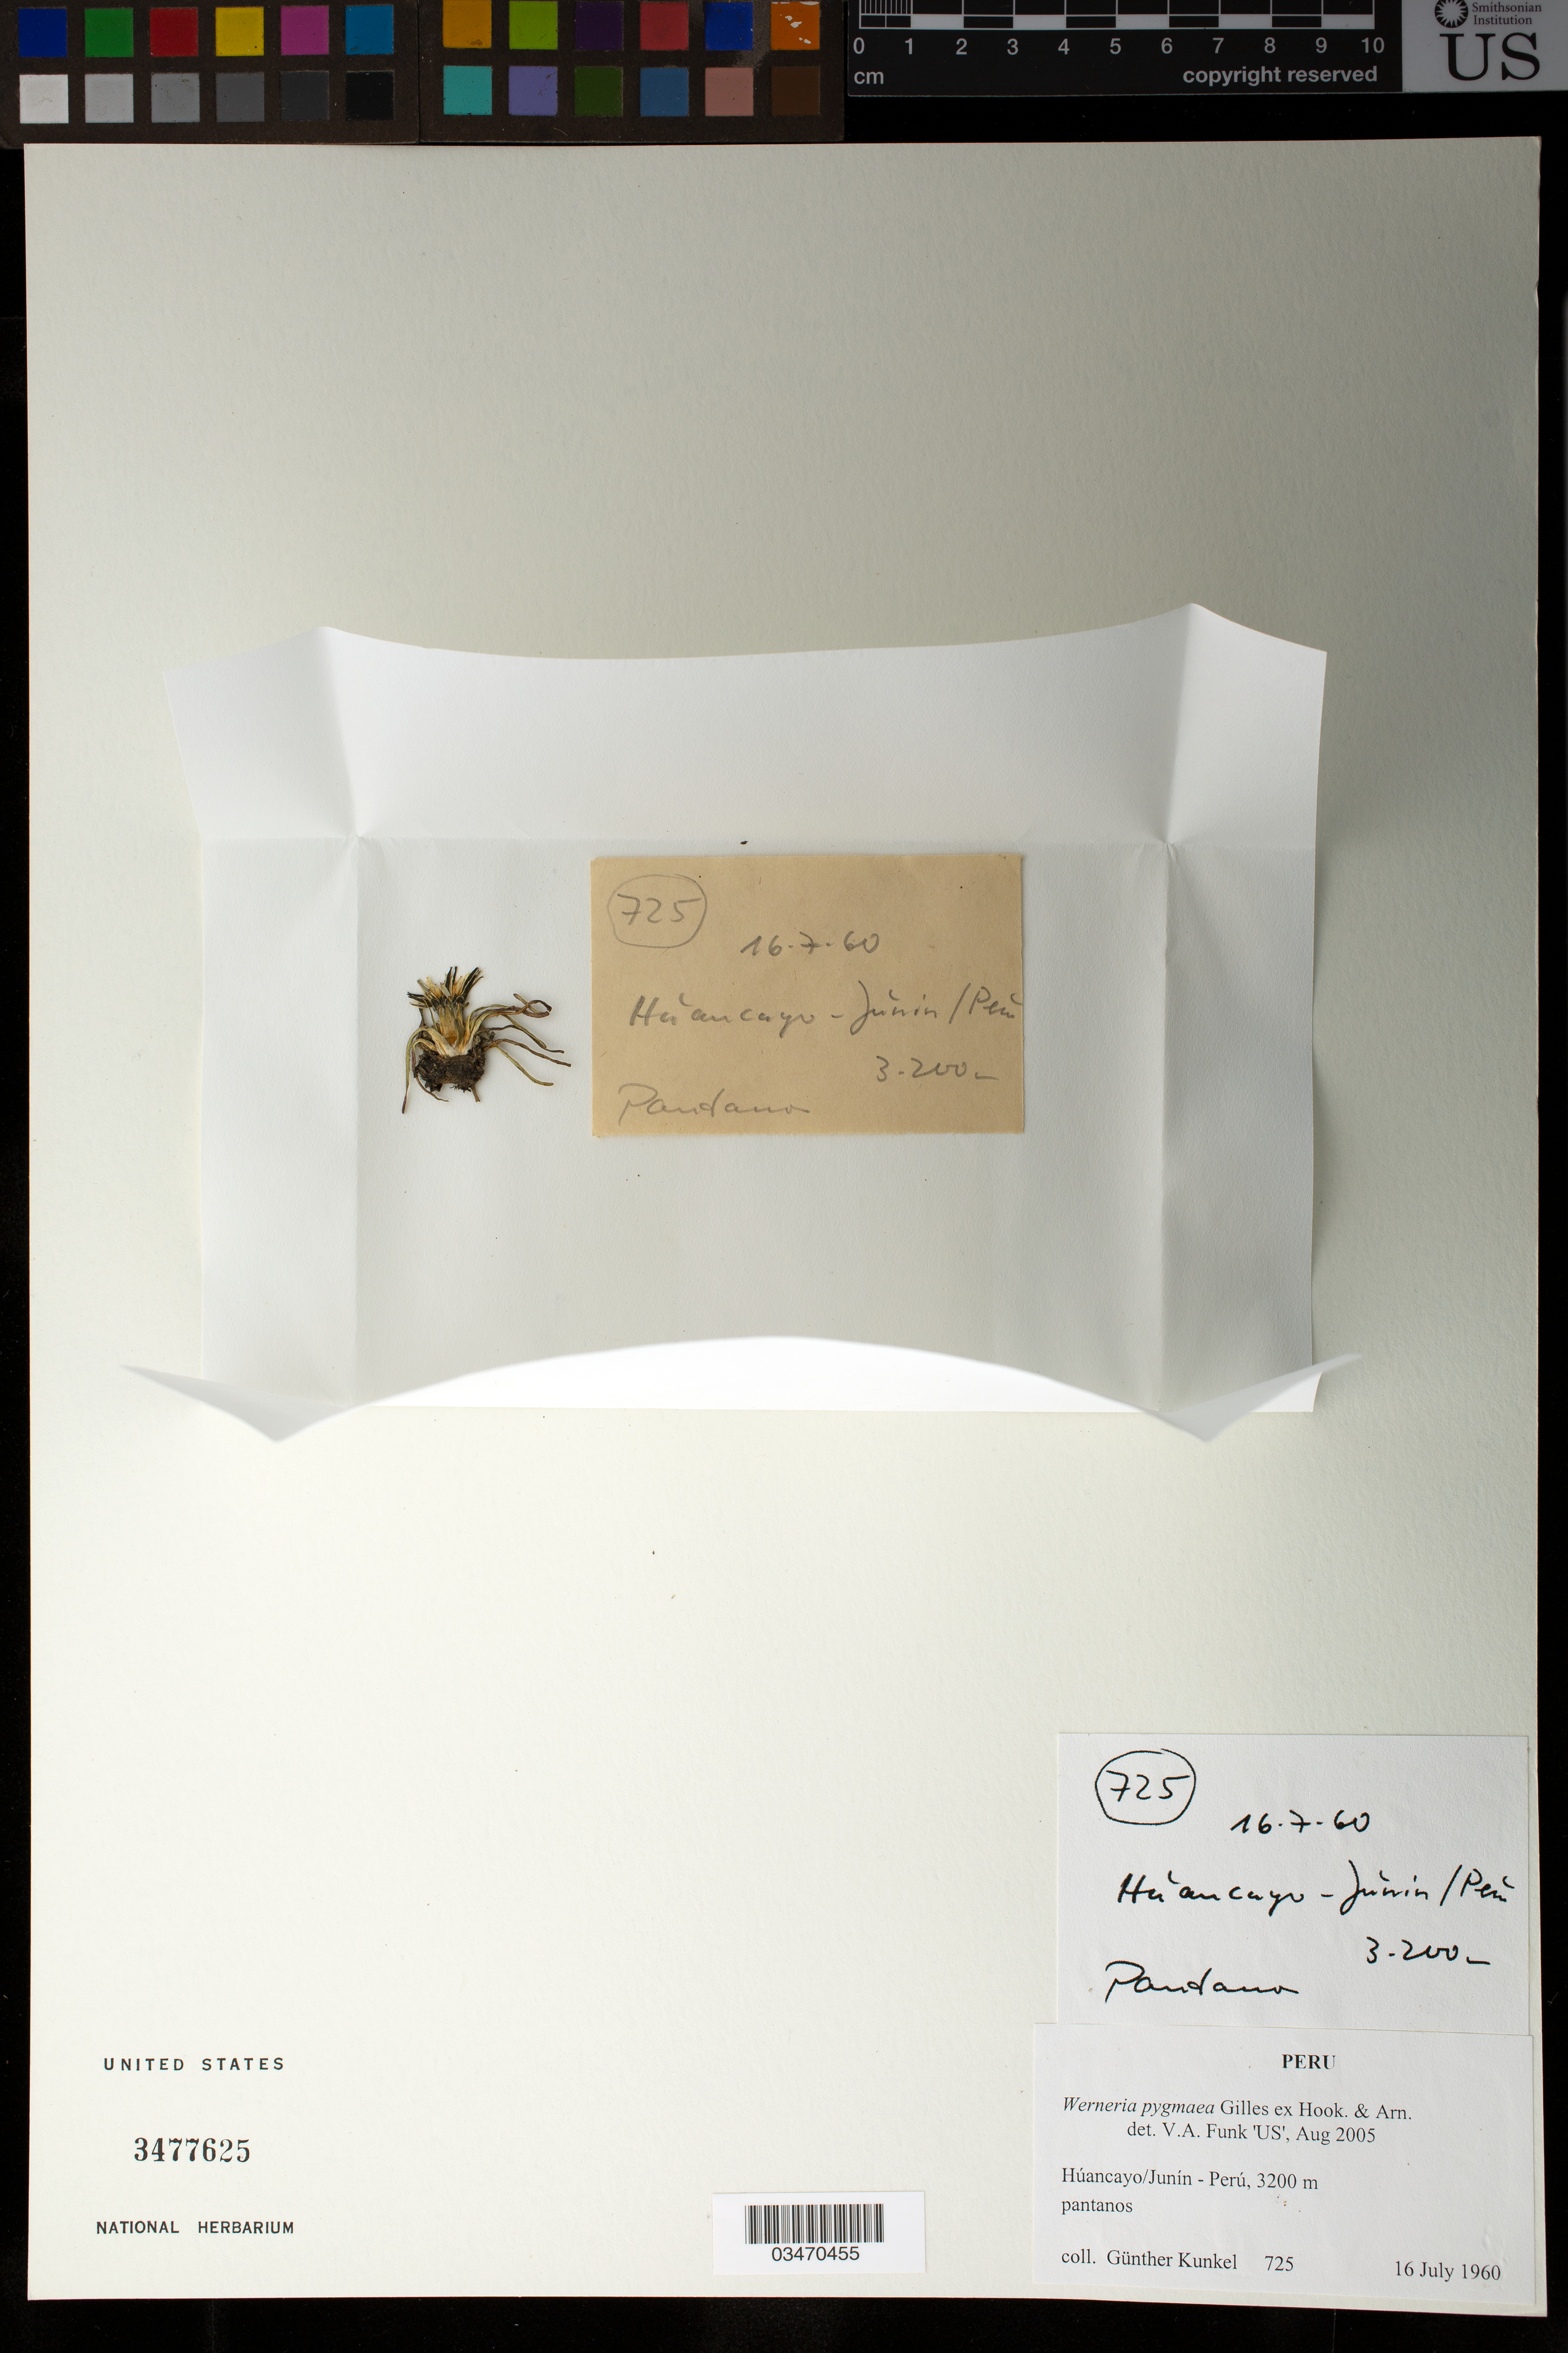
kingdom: Plantae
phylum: Tracheophyta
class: Magnoliopsida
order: Asterales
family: Asteraceae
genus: Werneria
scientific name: Werneria pygmaea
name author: Gillies ex Hook. & Arn.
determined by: Funk, Vicki A., (BOT), Smithsonian Institution - National Museum of Natural History (UNITED STATES)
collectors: G. Kunkel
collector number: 725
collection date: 1960-07-16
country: Peru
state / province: Junín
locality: Húancayo/Junín - Perú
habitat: Pantanos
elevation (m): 3200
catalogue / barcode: US 3477625